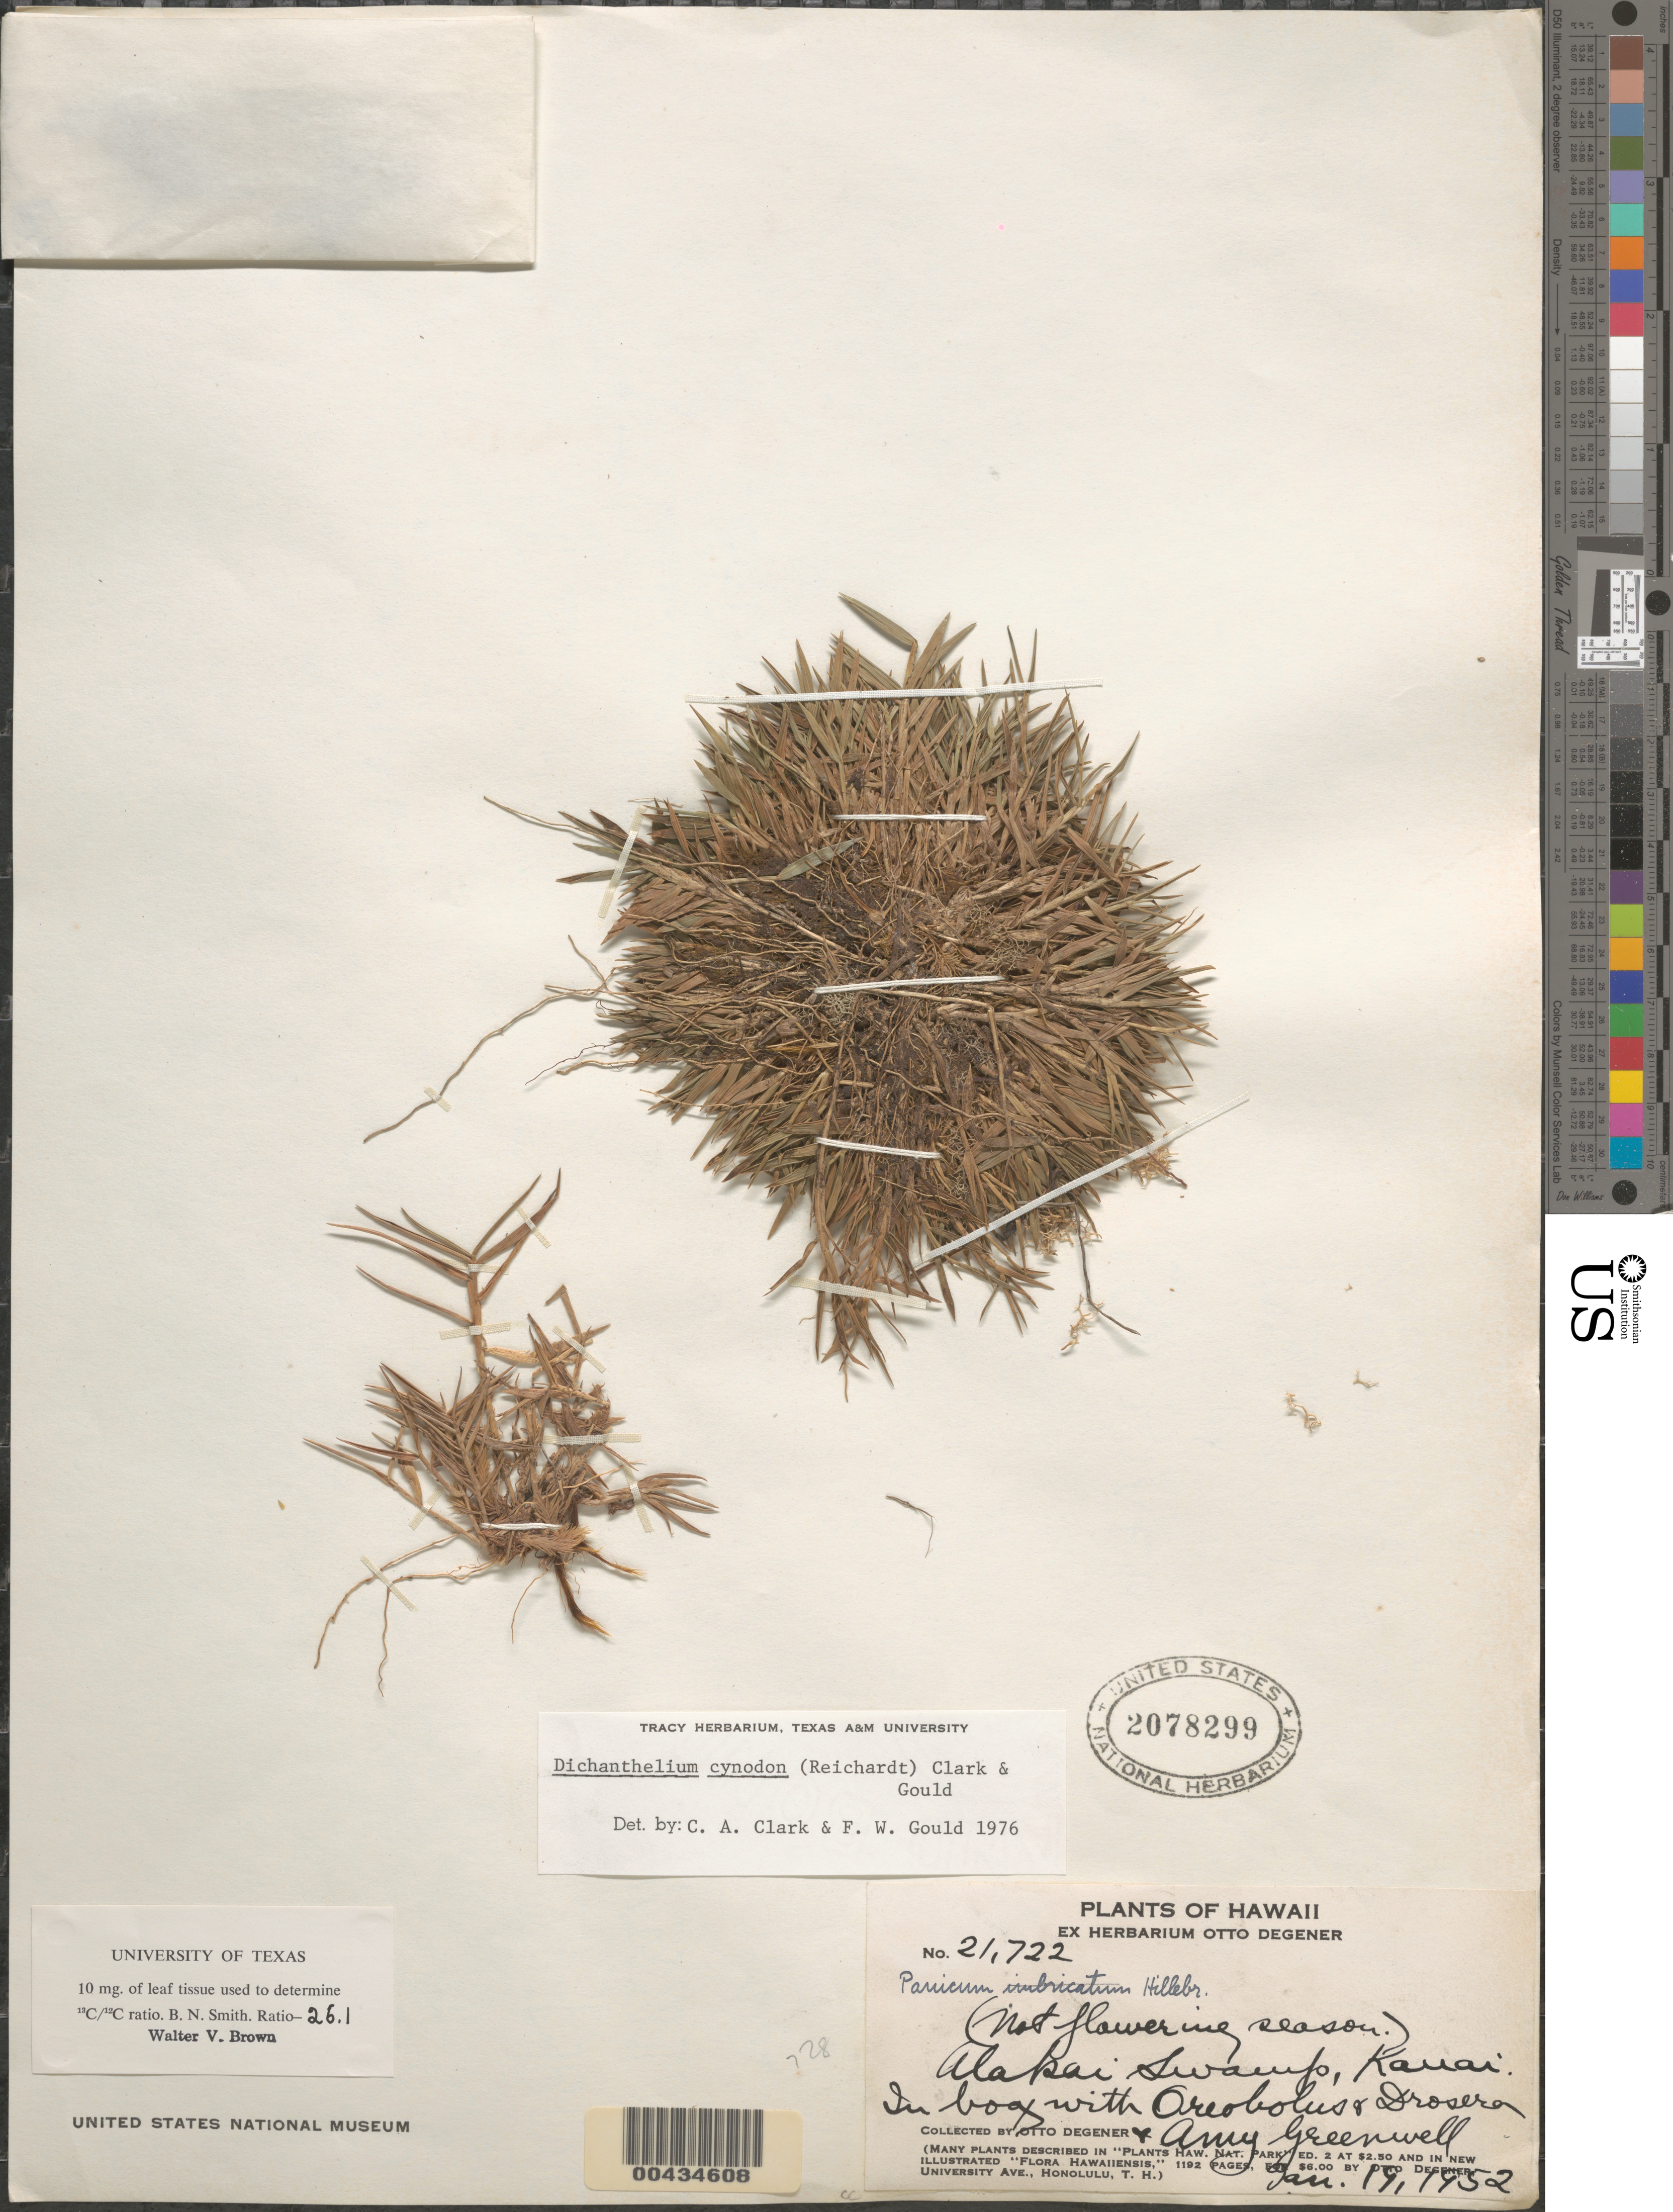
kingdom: Plantae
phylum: Tracheophyta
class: Liliopsida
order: Poales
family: Poaceae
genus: Dichanthelium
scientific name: Dichanthelium cynodon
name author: (Reichardt) C.A. Clark & Gould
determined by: Clark, C. A.; Gould, F. W.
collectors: O. Degener & A. B. Greenwell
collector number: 21722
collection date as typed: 19 Jan 1952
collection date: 1952-01-19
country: United States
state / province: Hawaii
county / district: Kauai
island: Kaua'i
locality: Alakai Swamp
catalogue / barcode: US 2078299